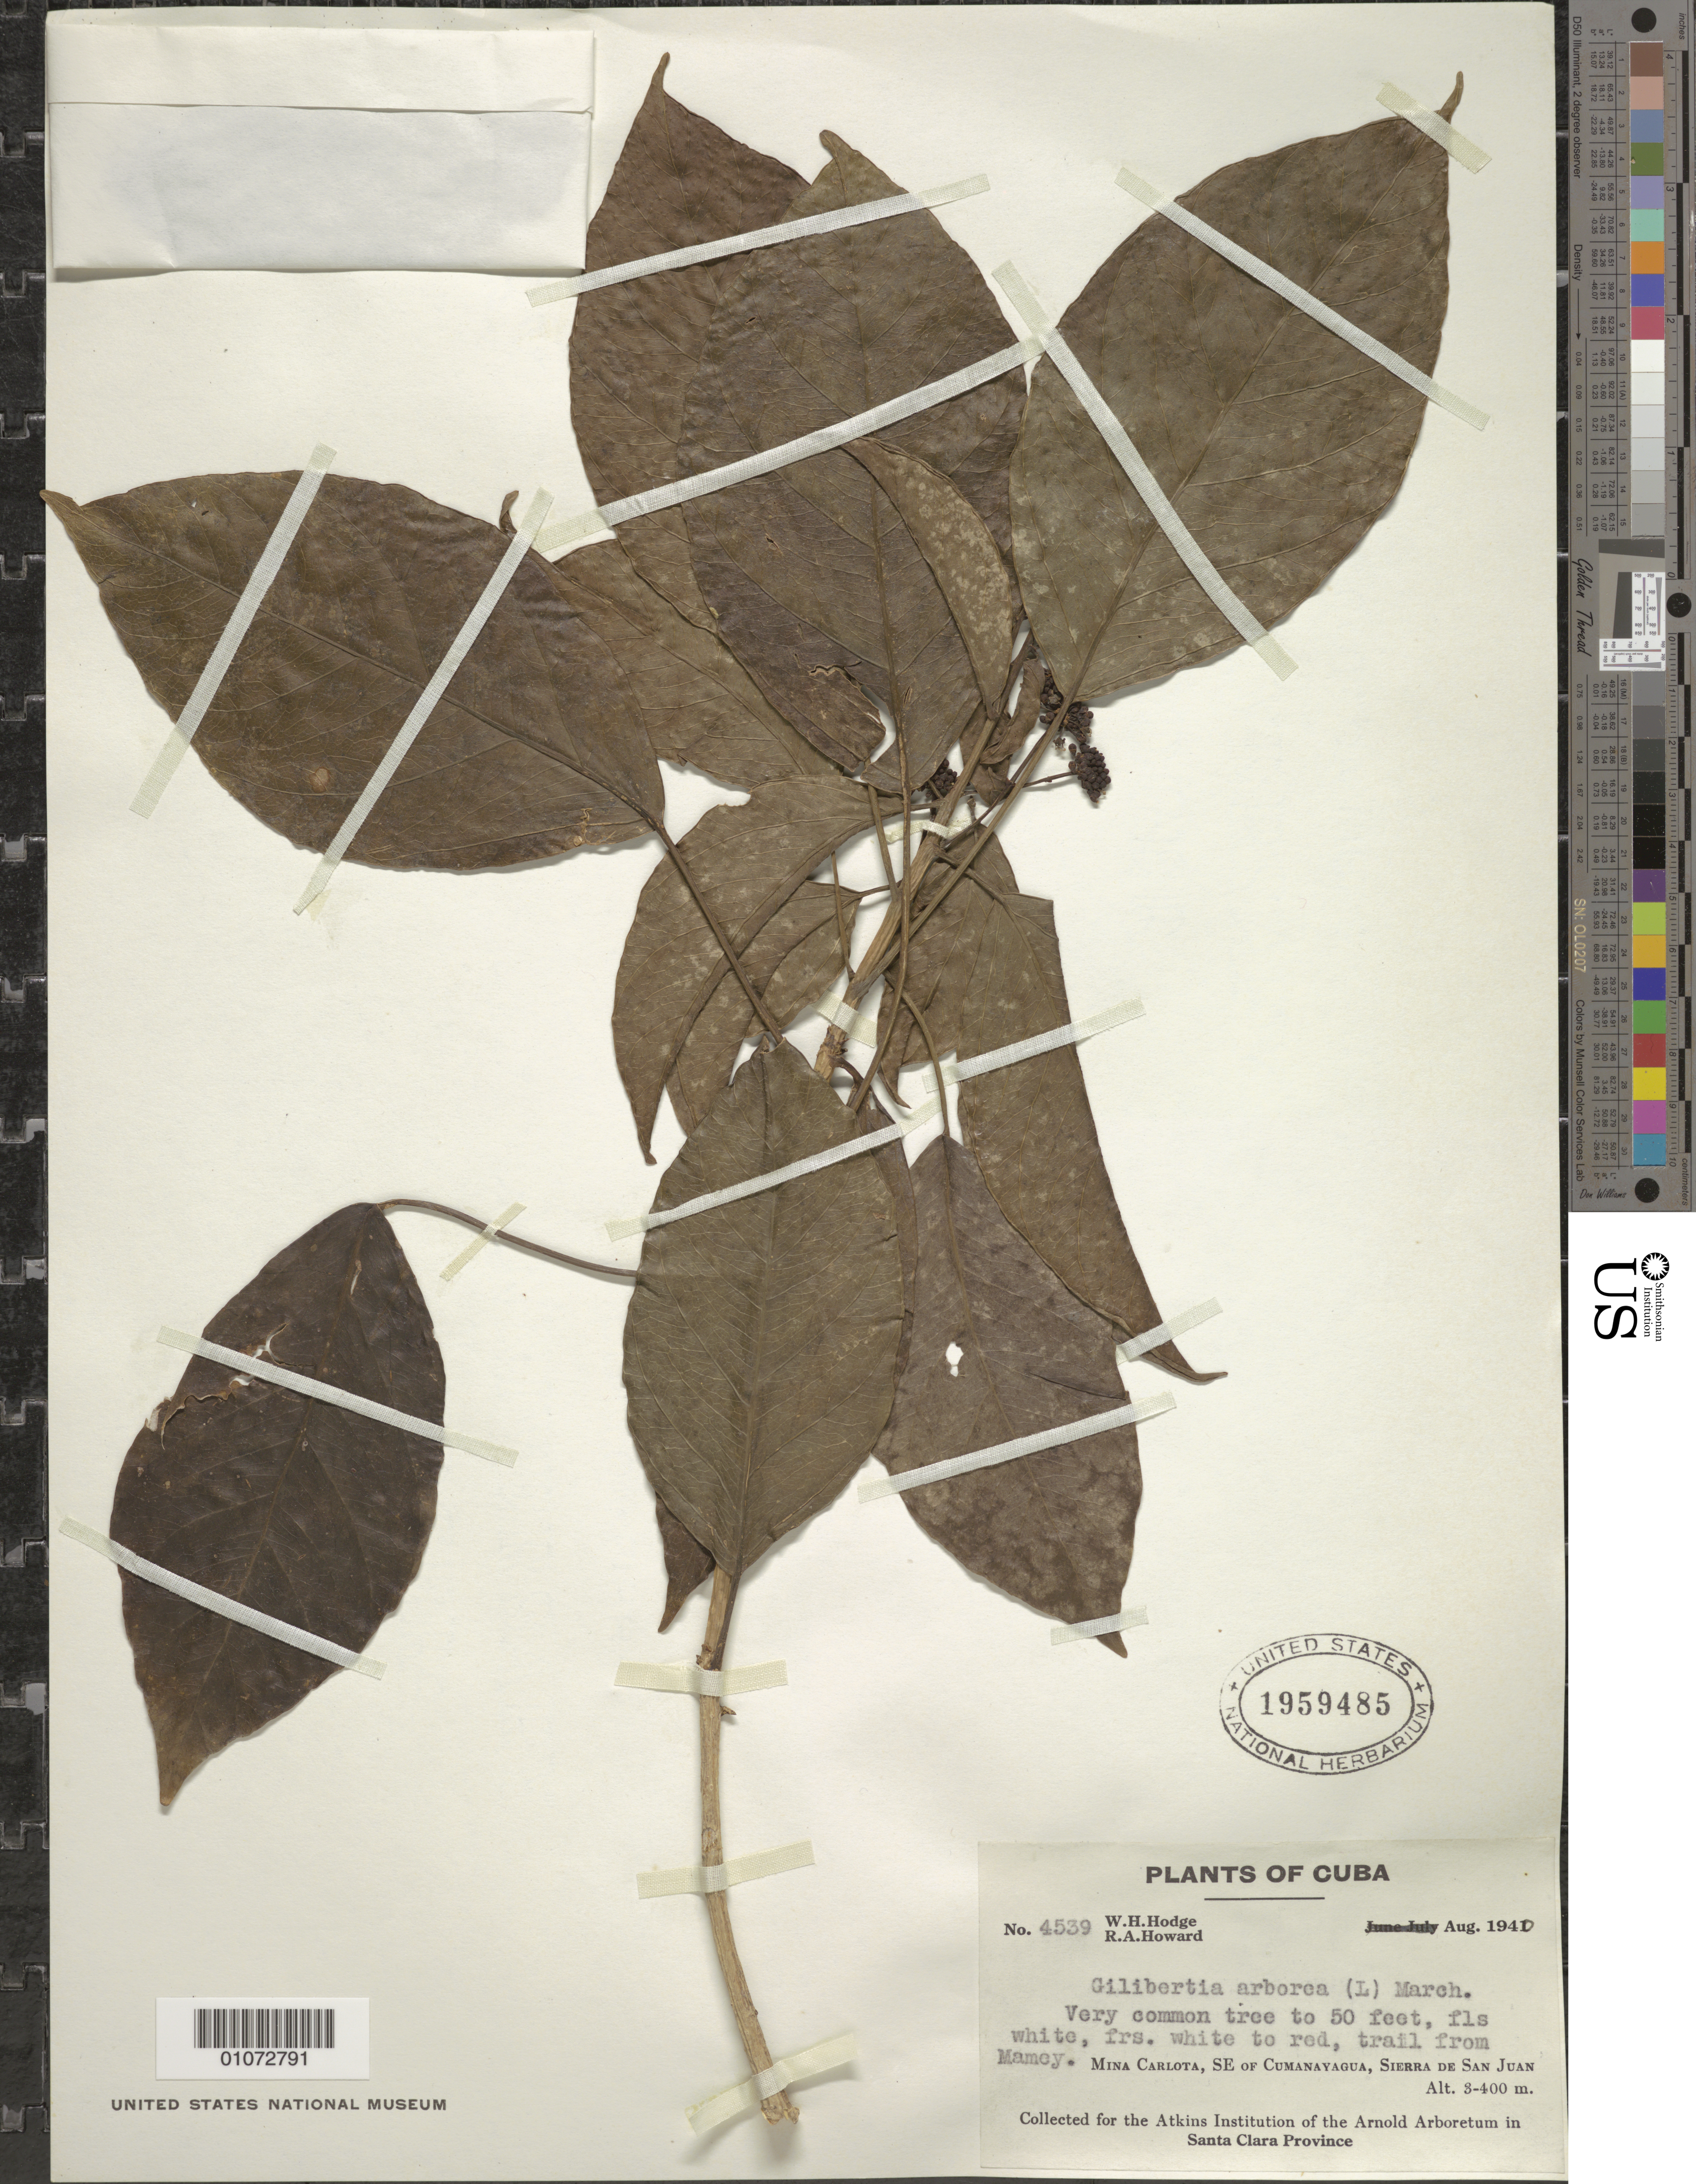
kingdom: Plantae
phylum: Tracheophyta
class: Magnoliopsida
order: Apiales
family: Araliaceae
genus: Dendropanax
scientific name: Dendropanax arboreus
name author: (L.) Decne. & Planch.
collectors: W. Hodge & R. A. Howard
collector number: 4539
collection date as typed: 01 Aug 1940 to 31 Aug 1940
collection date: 1940-08-01/1940-08-31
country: Cuba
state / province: Villa Clara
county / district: Santa Clara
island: Cuba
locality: Mina Carlota, southeast of Cumanayagua, Sierra de San Juan, very common Trail from Mamey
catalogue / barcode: US 1959485